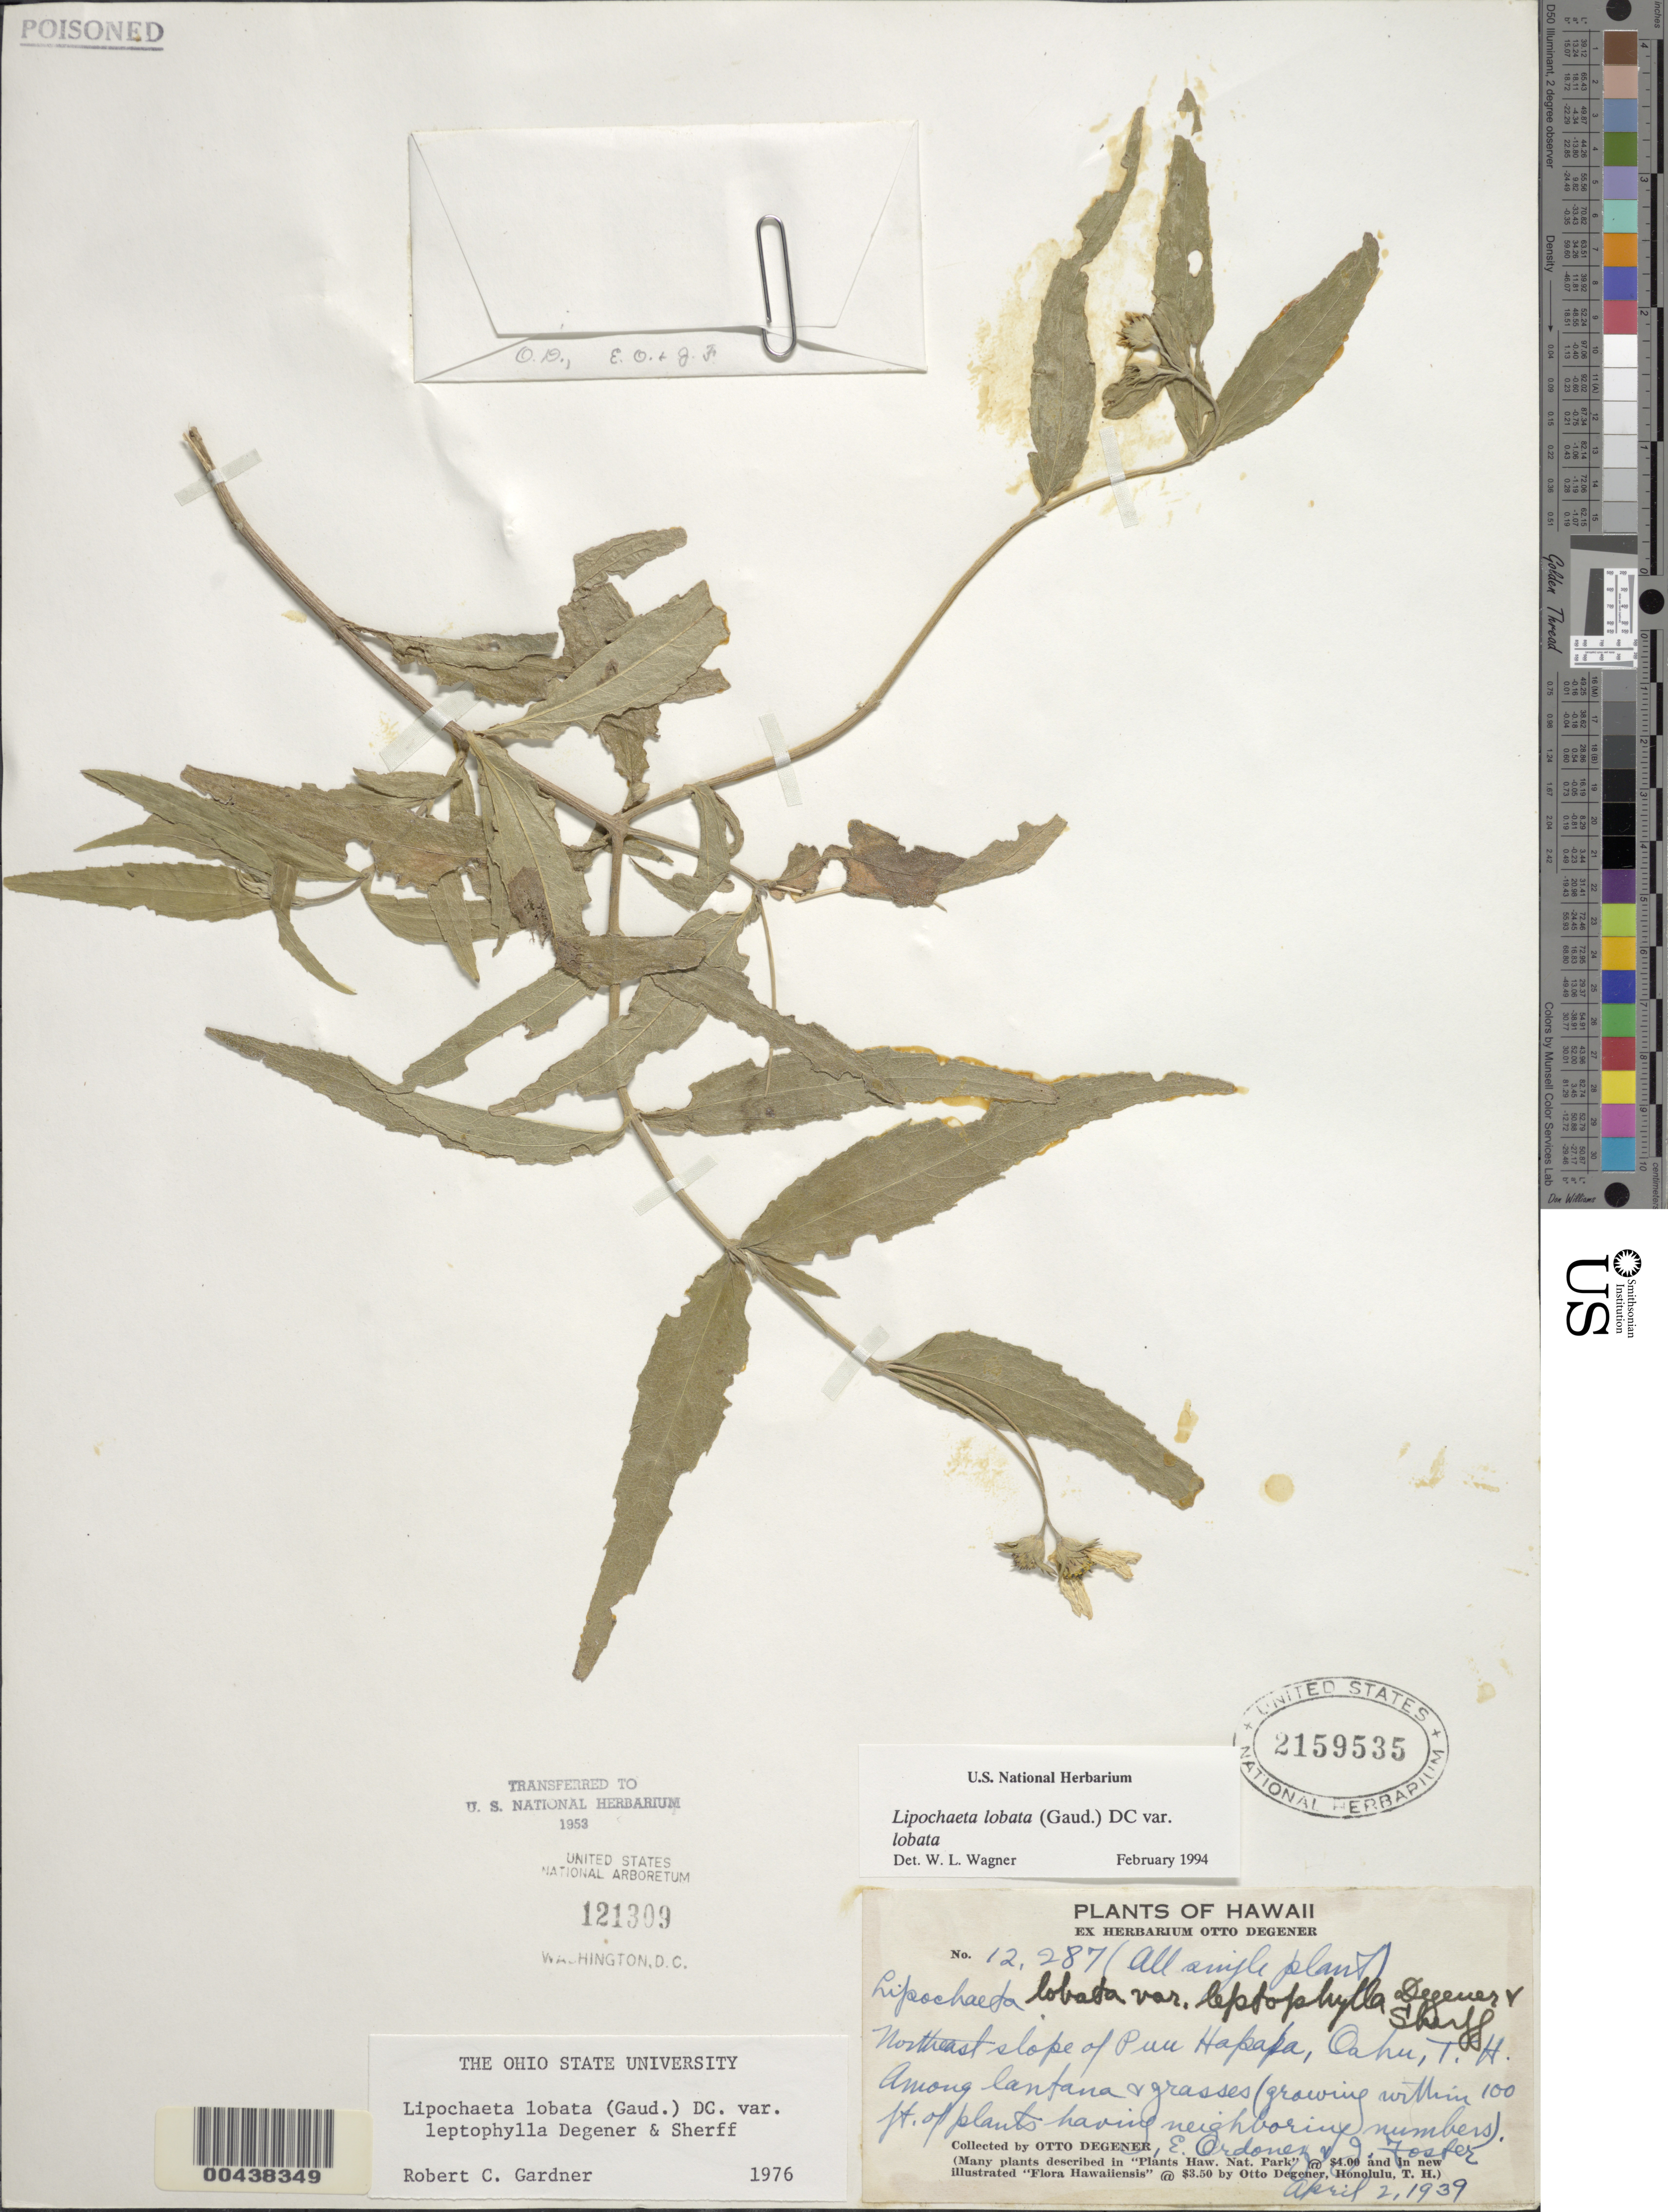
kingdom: Plantae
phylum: Tracheophyta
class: Magnoliopsida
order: Asterales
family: Asteraceae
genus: Lipochaeta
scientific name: Lipochaeta lobata var. lobata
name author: (Gaudich.) DC.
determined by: Wagner, W. L., (BOT), Smithsonian Institution - National Museum of Natural History (UNITED STATES)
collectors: O. Degener, E. Ordonez & J. Foster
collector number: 12287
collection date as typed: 2 Apr 1939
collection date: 1939-04-02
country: United States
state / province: Hawaii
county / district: Honolulu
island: Oahu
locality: NE slope of Puu Hapapa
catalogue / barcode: US 2159535